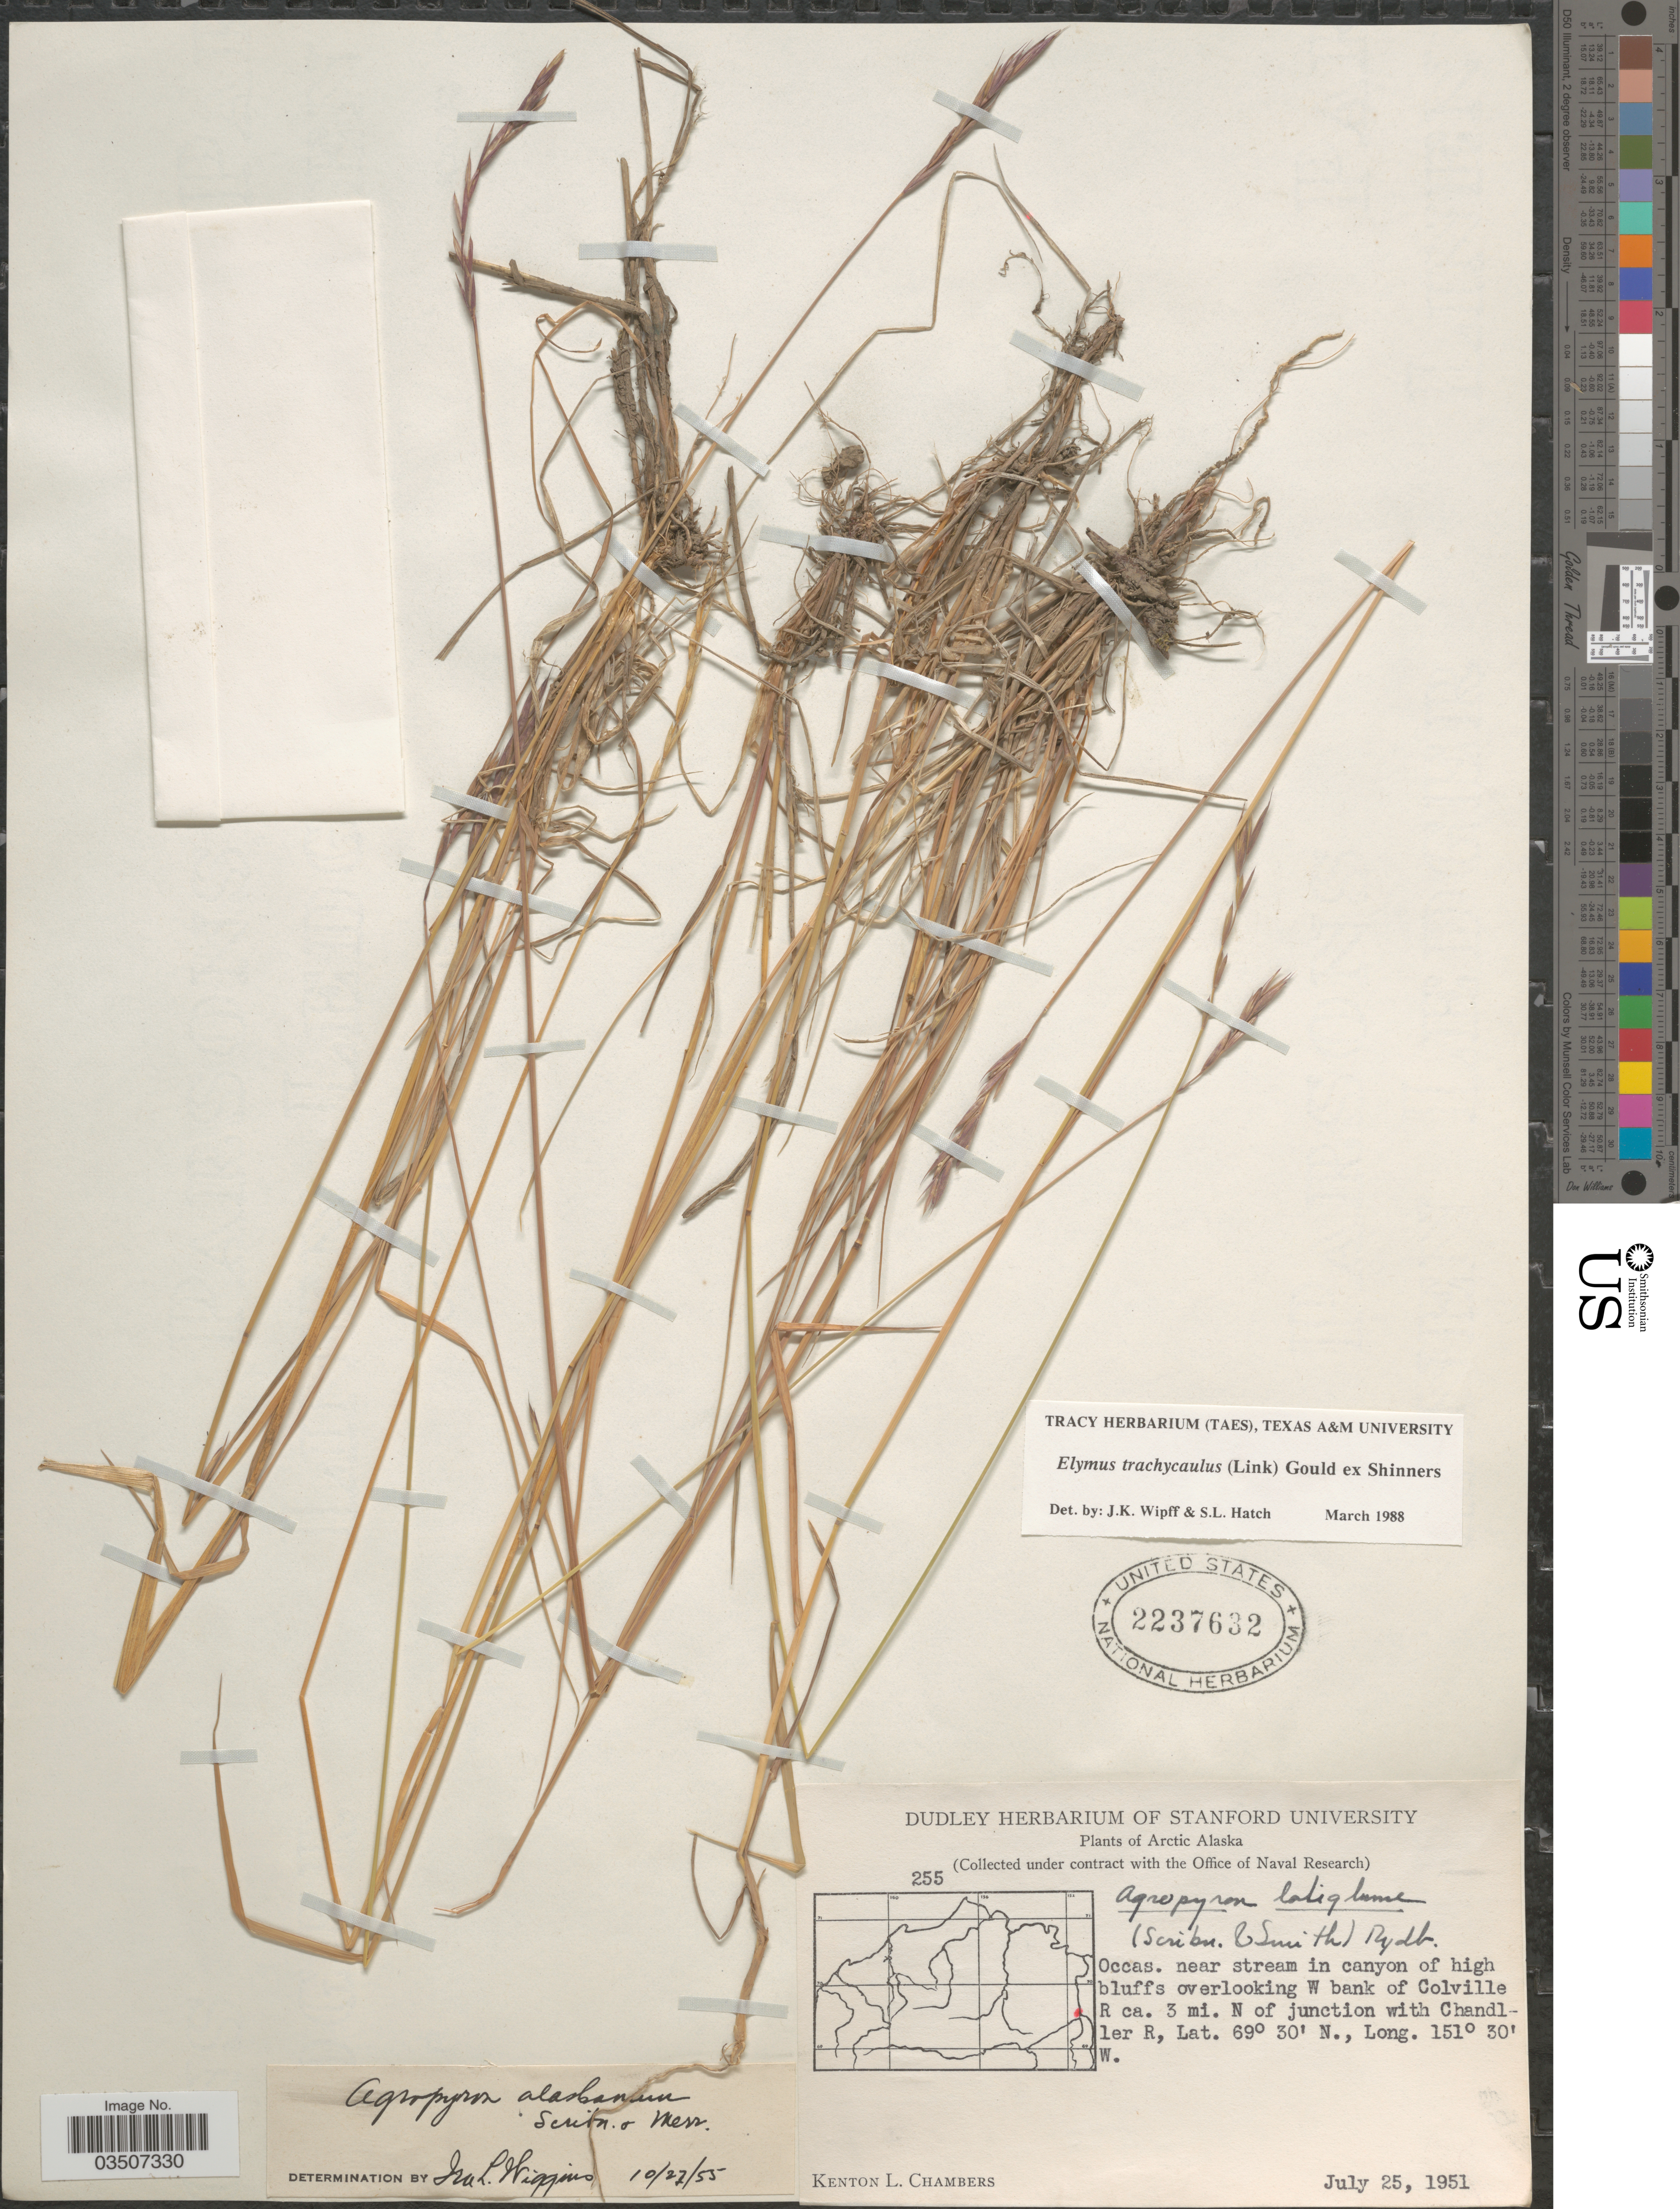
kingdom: Plantae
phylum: Tracheophyta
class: Liliopsida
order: Poales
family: Poaceae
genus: Elymus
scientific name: Elymus trachycaulus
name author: (Link) Gould ex Shinners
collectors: K. L. Chambers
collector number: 255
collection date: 1951-07-25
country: United States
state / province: Alaska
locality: Arctic Alaska. Occas. Near stream in canyon of high bluffs overlooking W bank of Colville R ca. 3 mi. N of junction with Chandler R.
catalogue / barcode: US 2237632